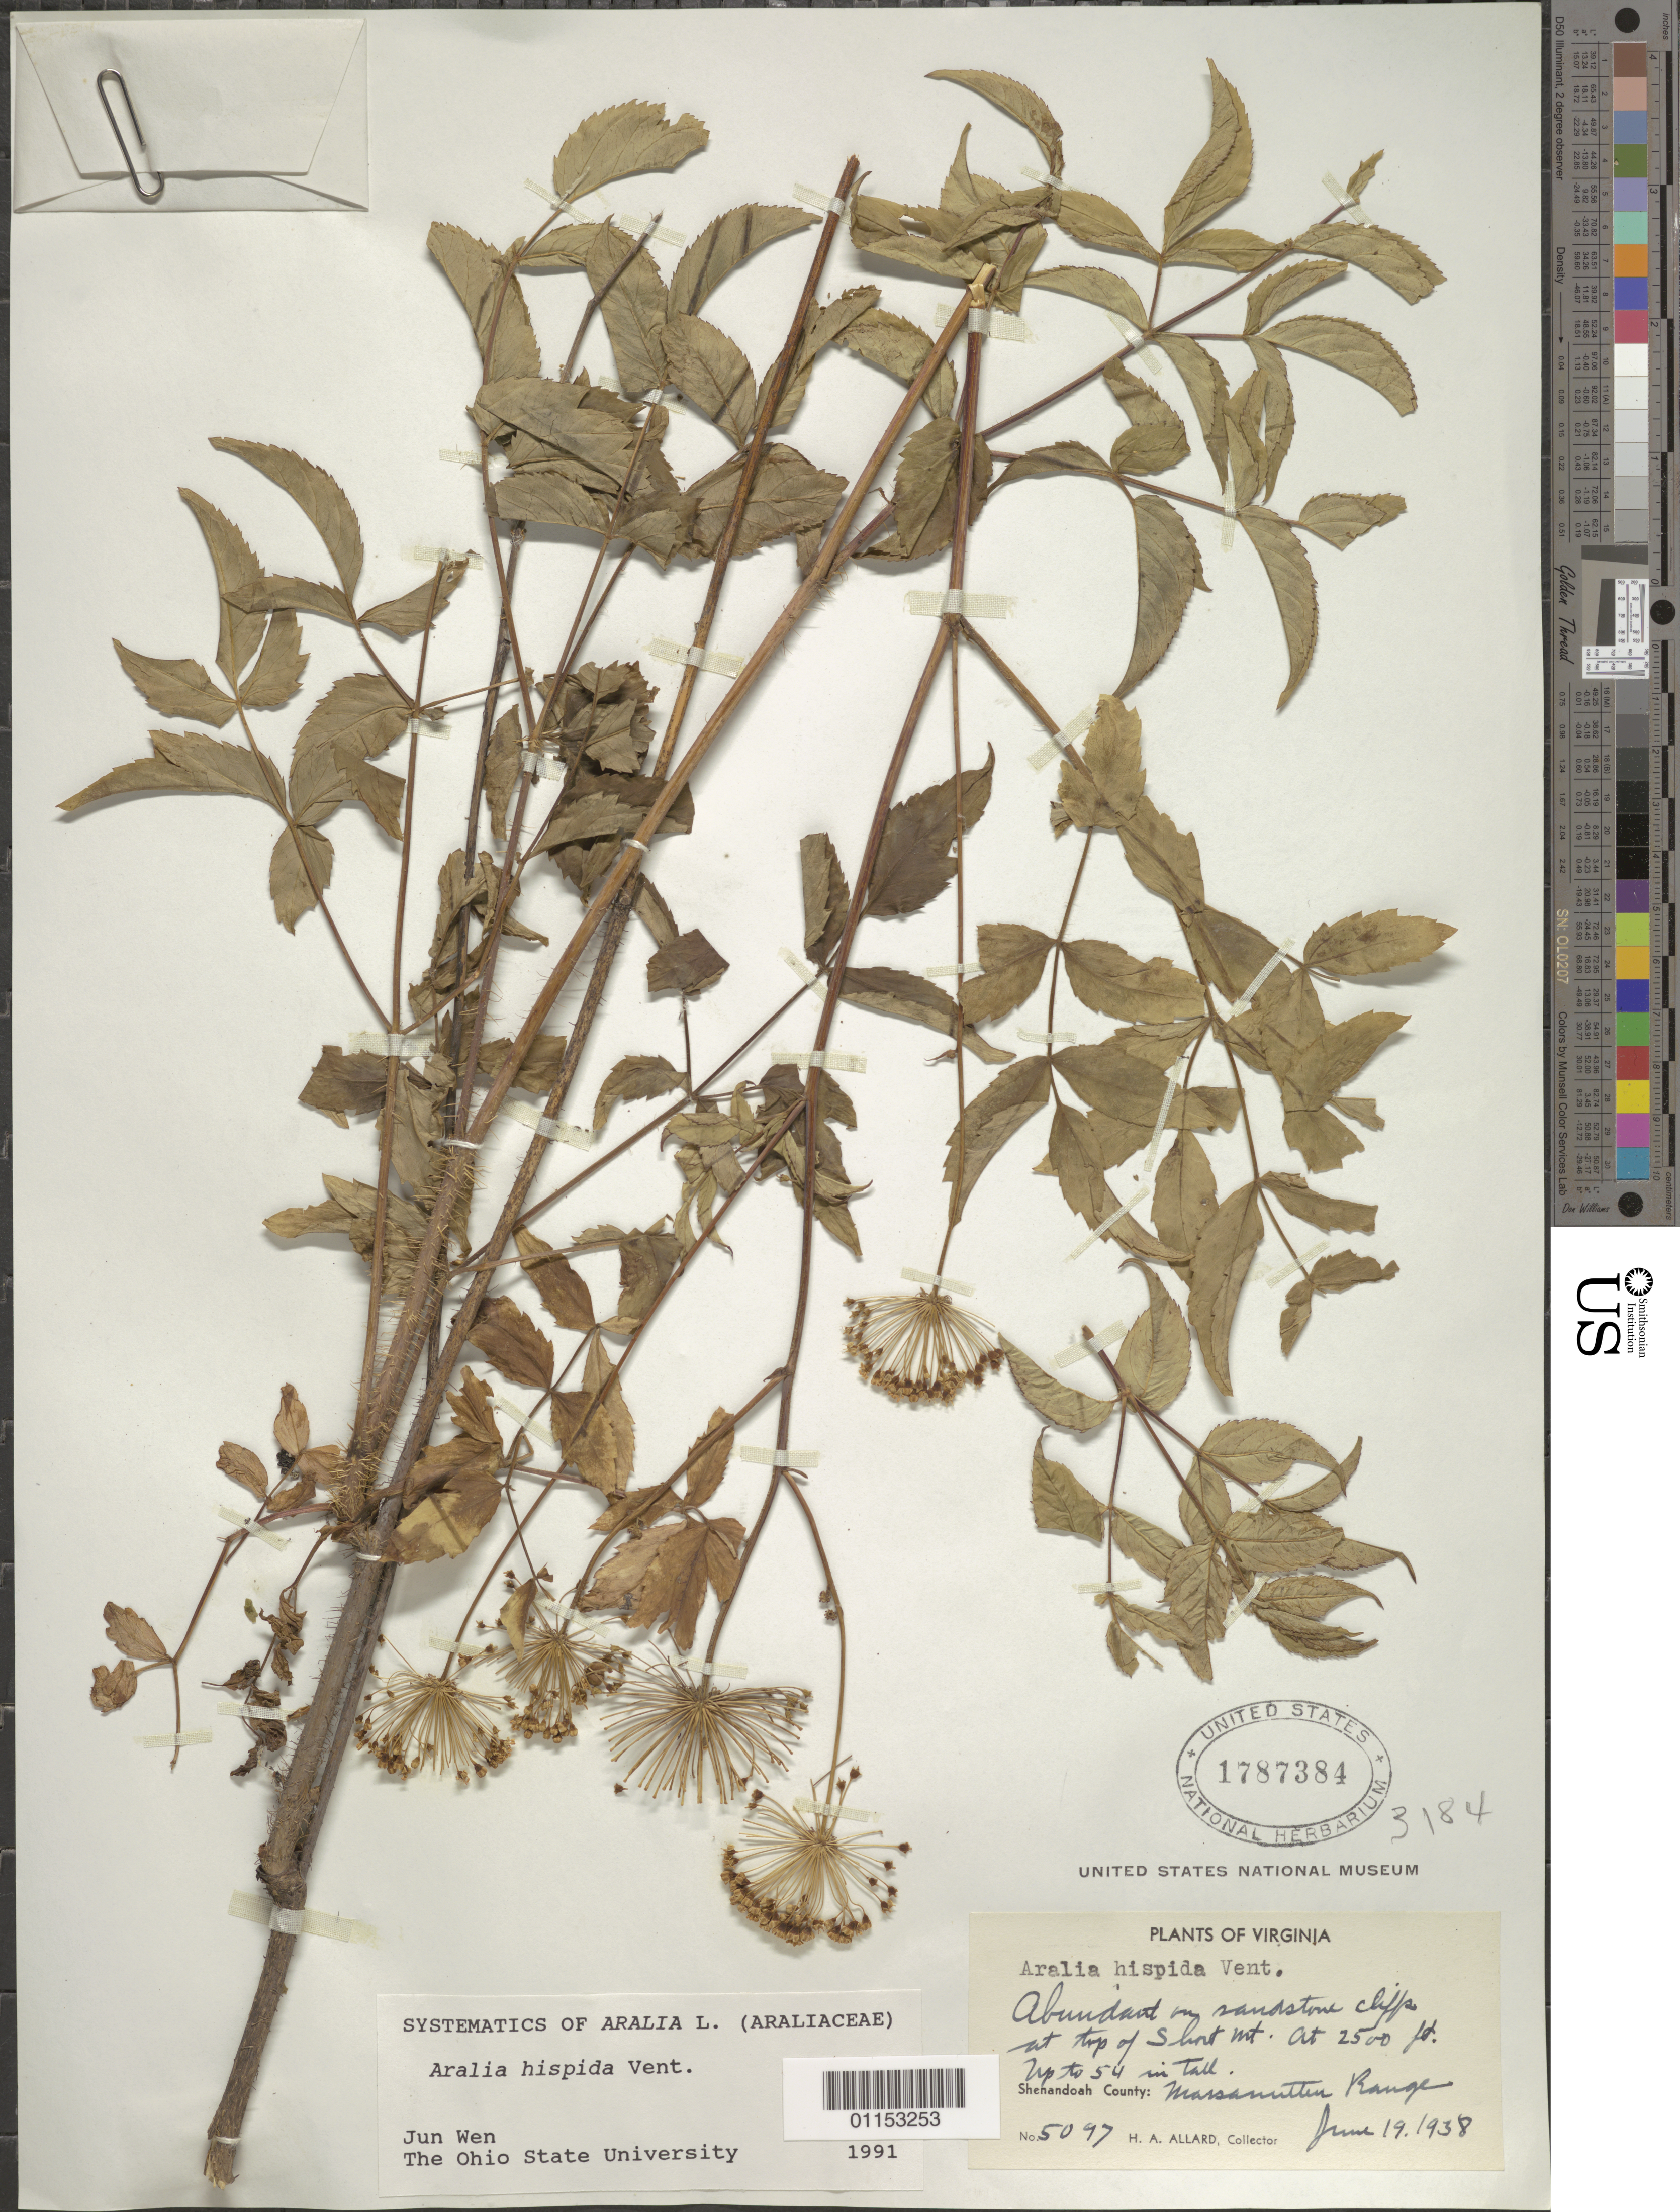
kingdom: Plantae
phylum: Tracheophyta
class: Magnoliopsida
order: Apiales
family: Araliaceae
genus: Aralia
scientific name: Aralia hispida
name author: Vent.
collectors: H. A. Allard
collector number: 5047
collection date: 1938-06-19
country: United States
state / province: Virginia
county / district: Shenandoah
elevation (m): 762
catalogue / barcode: US 1787384